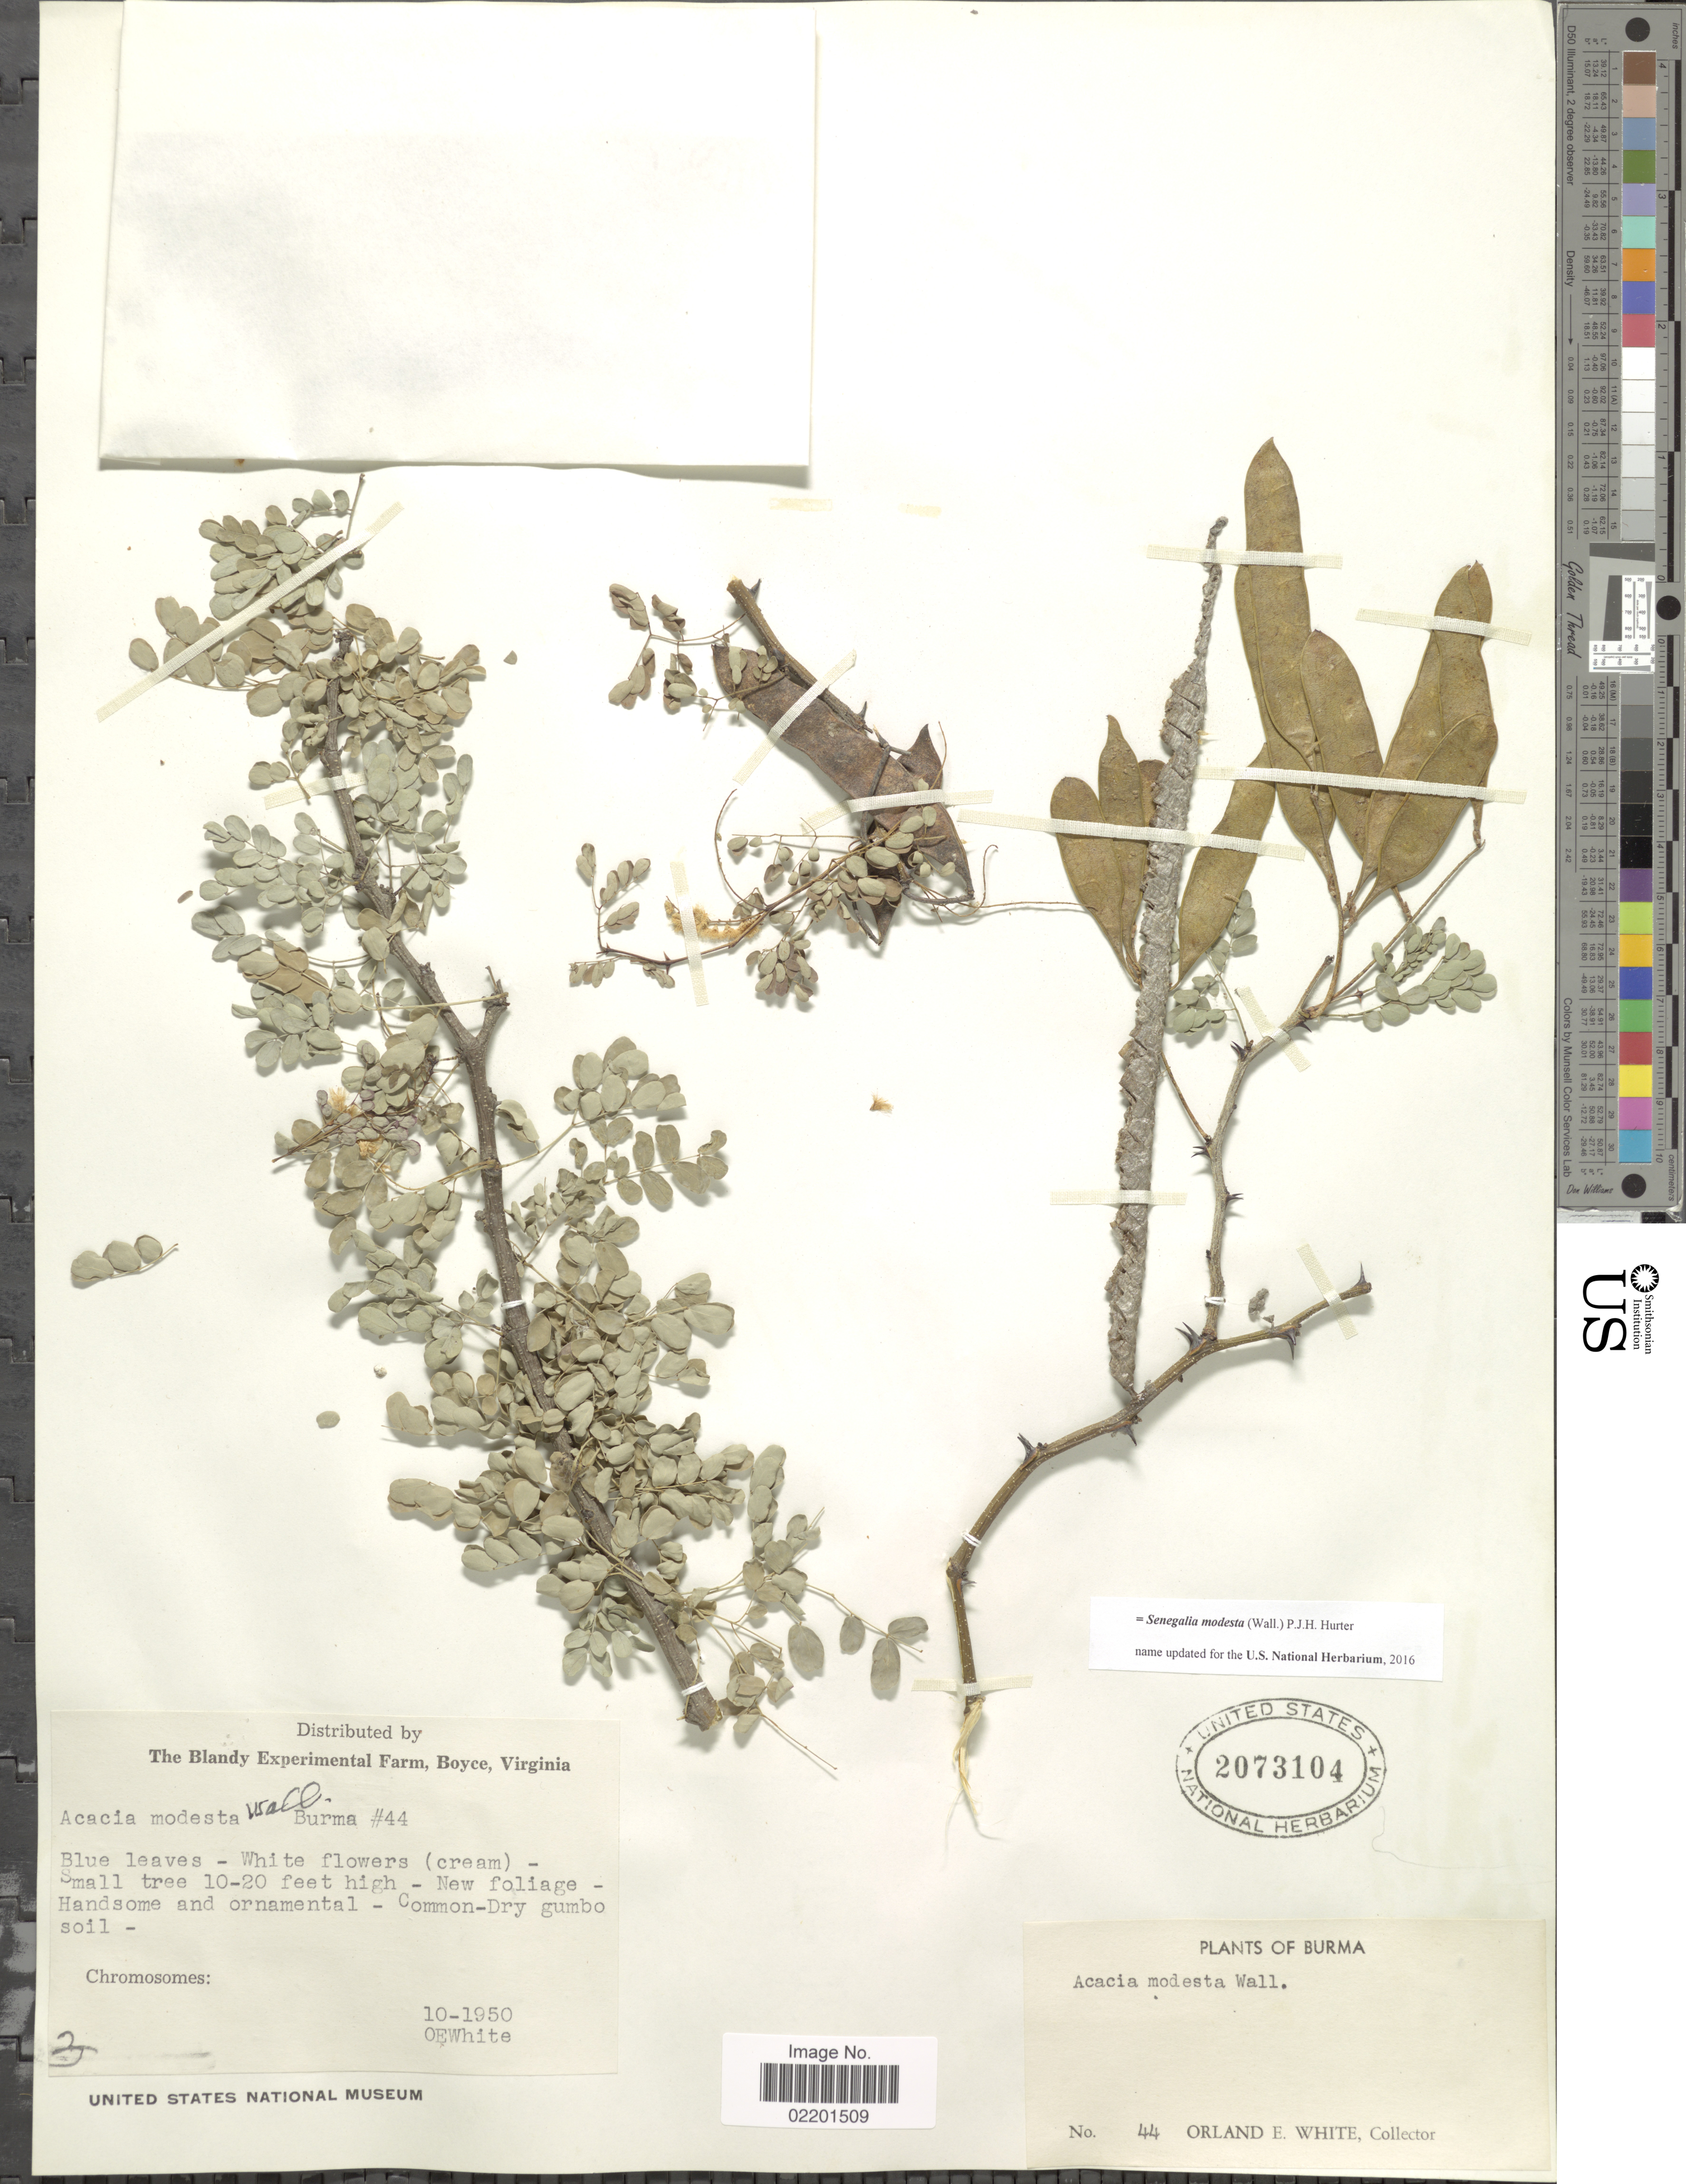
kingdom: Plantae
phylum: Tracheophyta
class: Magnoliopsida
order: Fabales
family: Fabaceae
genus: Senegalia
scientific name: Senegalia modesta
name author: (Wall.) P.J.H. Hurter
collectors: O. E. White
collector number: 44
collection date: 1950-10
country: Myanmar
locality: New foliage. Burma.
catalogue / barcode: US 2073104